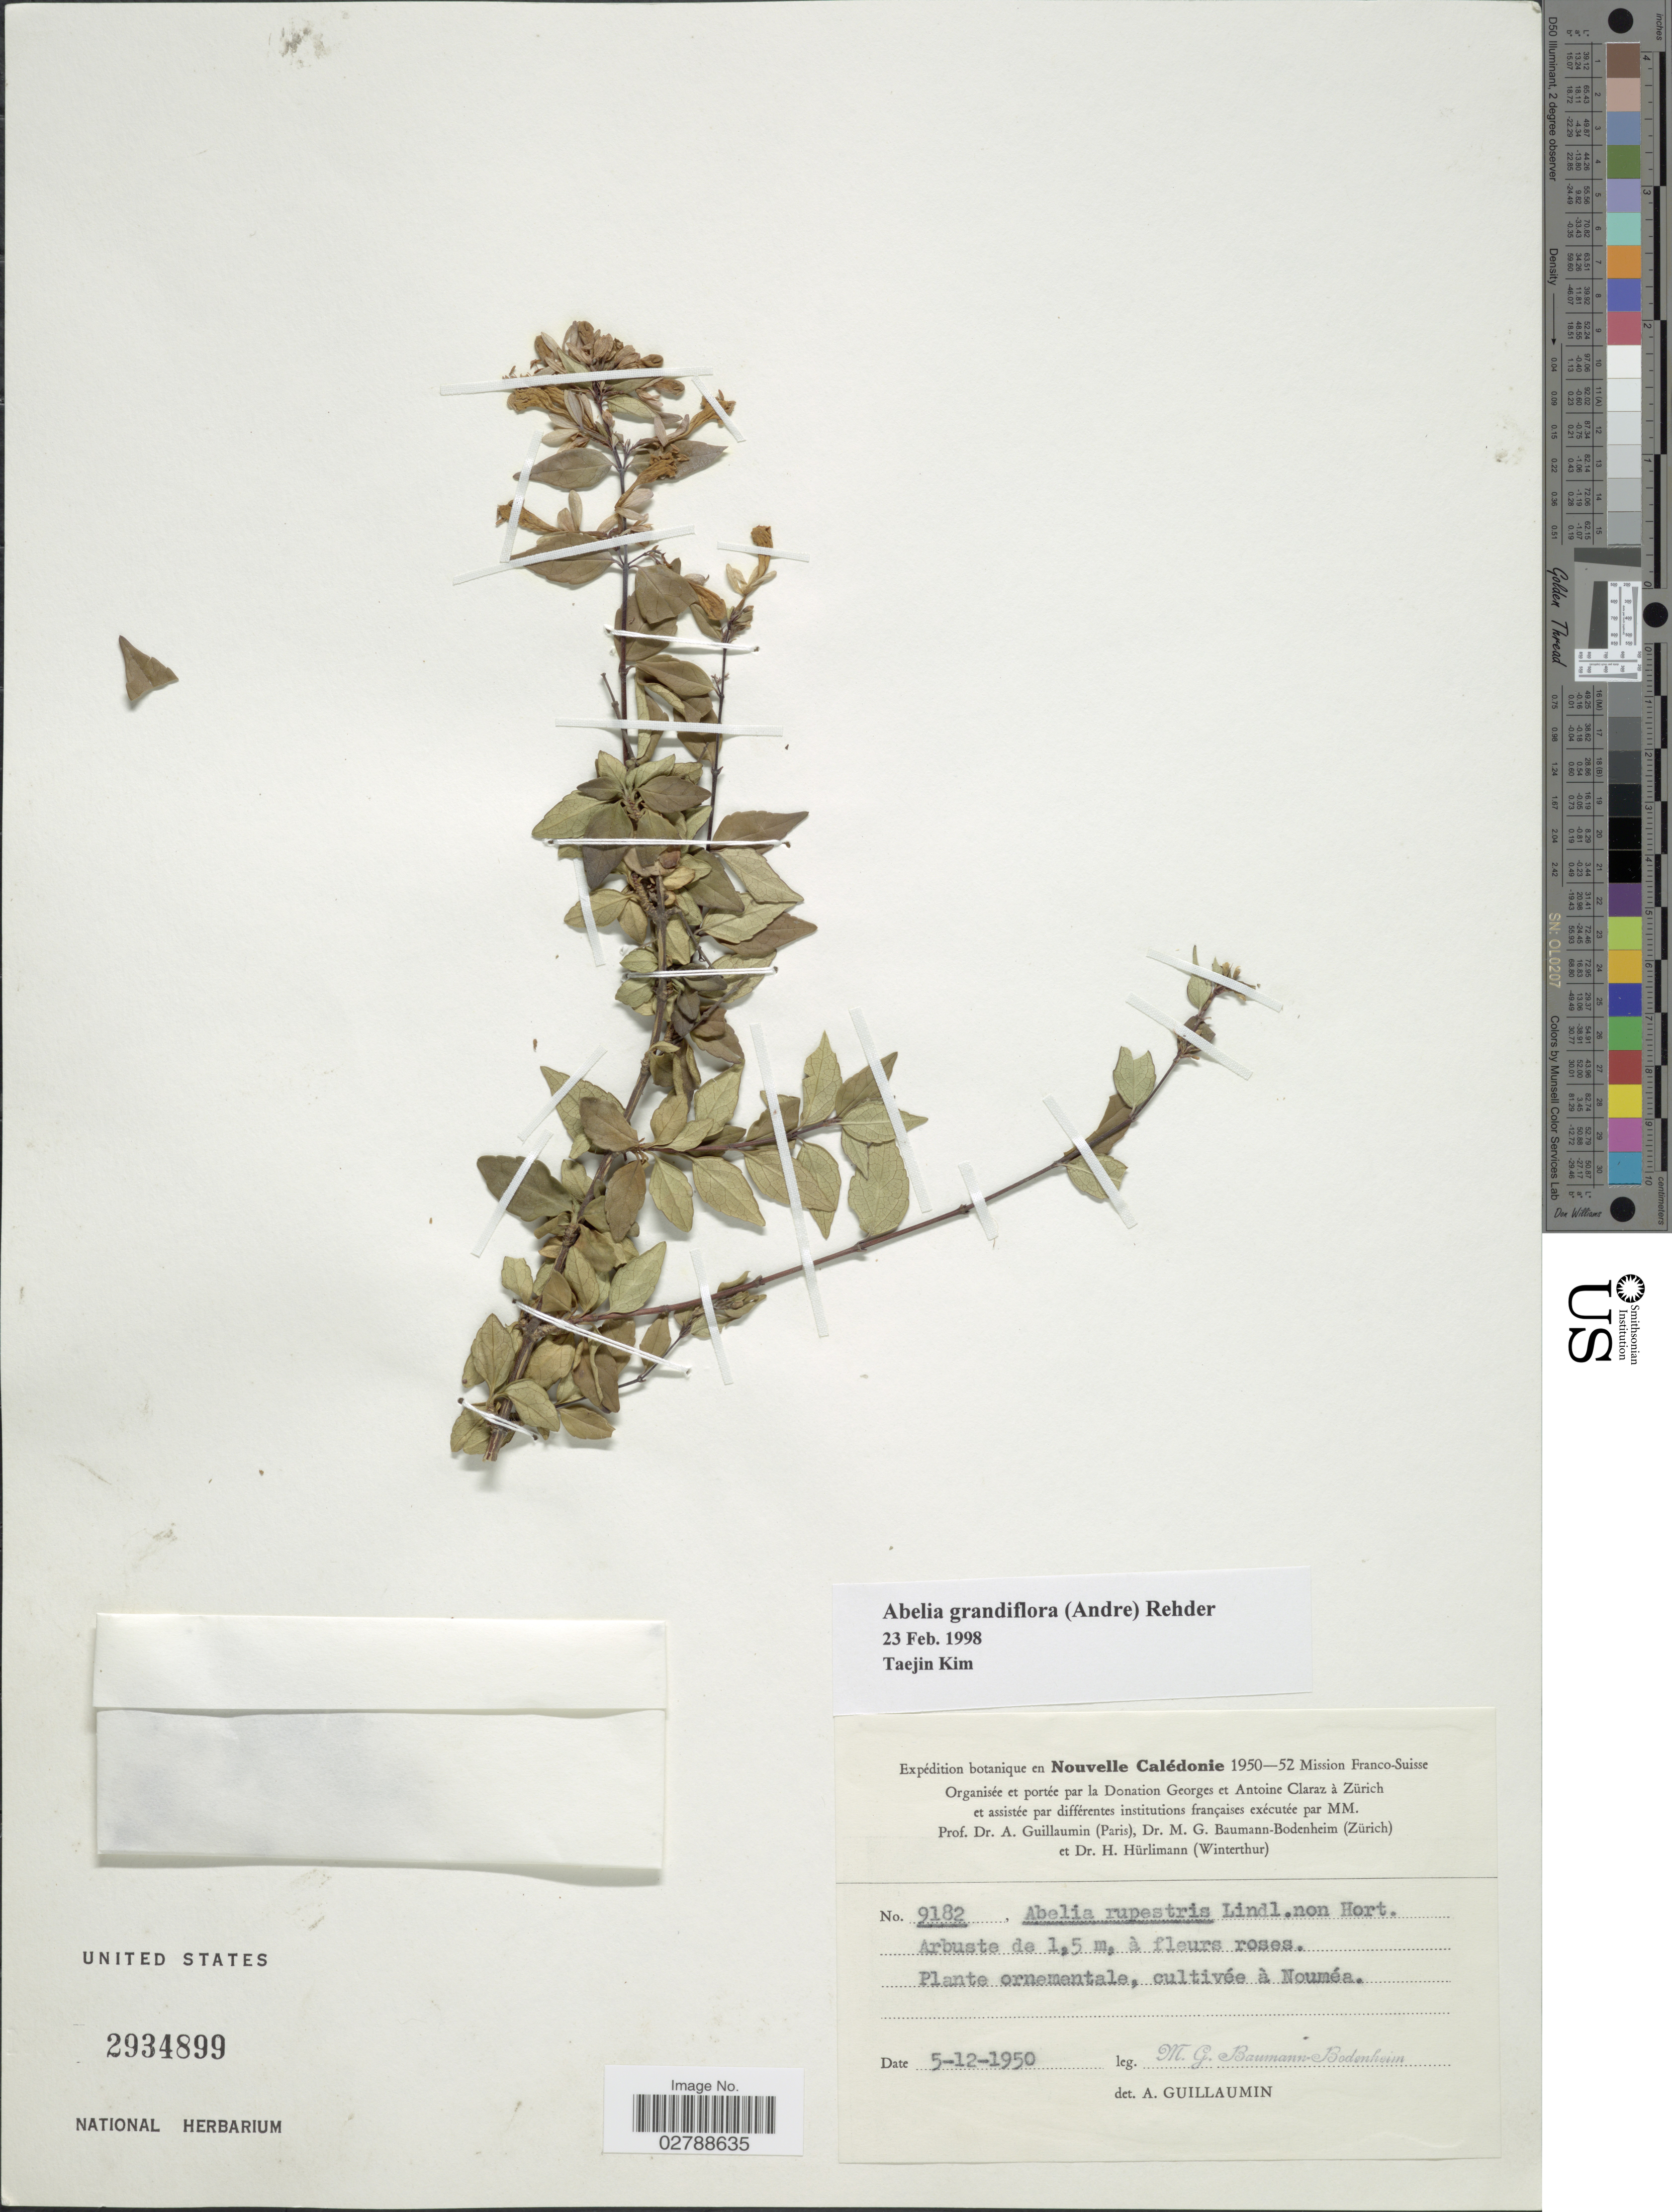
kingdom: Plantae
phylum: Tracheophyta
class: Magnoliopsida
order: Dipsacales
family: Caprifoliaceae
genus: Abelia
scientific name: Abelia grandiflora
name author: (André) Rehder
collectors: M. G. Baumann-Bodenheim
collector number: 9182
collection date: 1950-12-05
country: New Caledonia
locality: Cultivée à Nouméa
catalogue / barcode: US 2934899